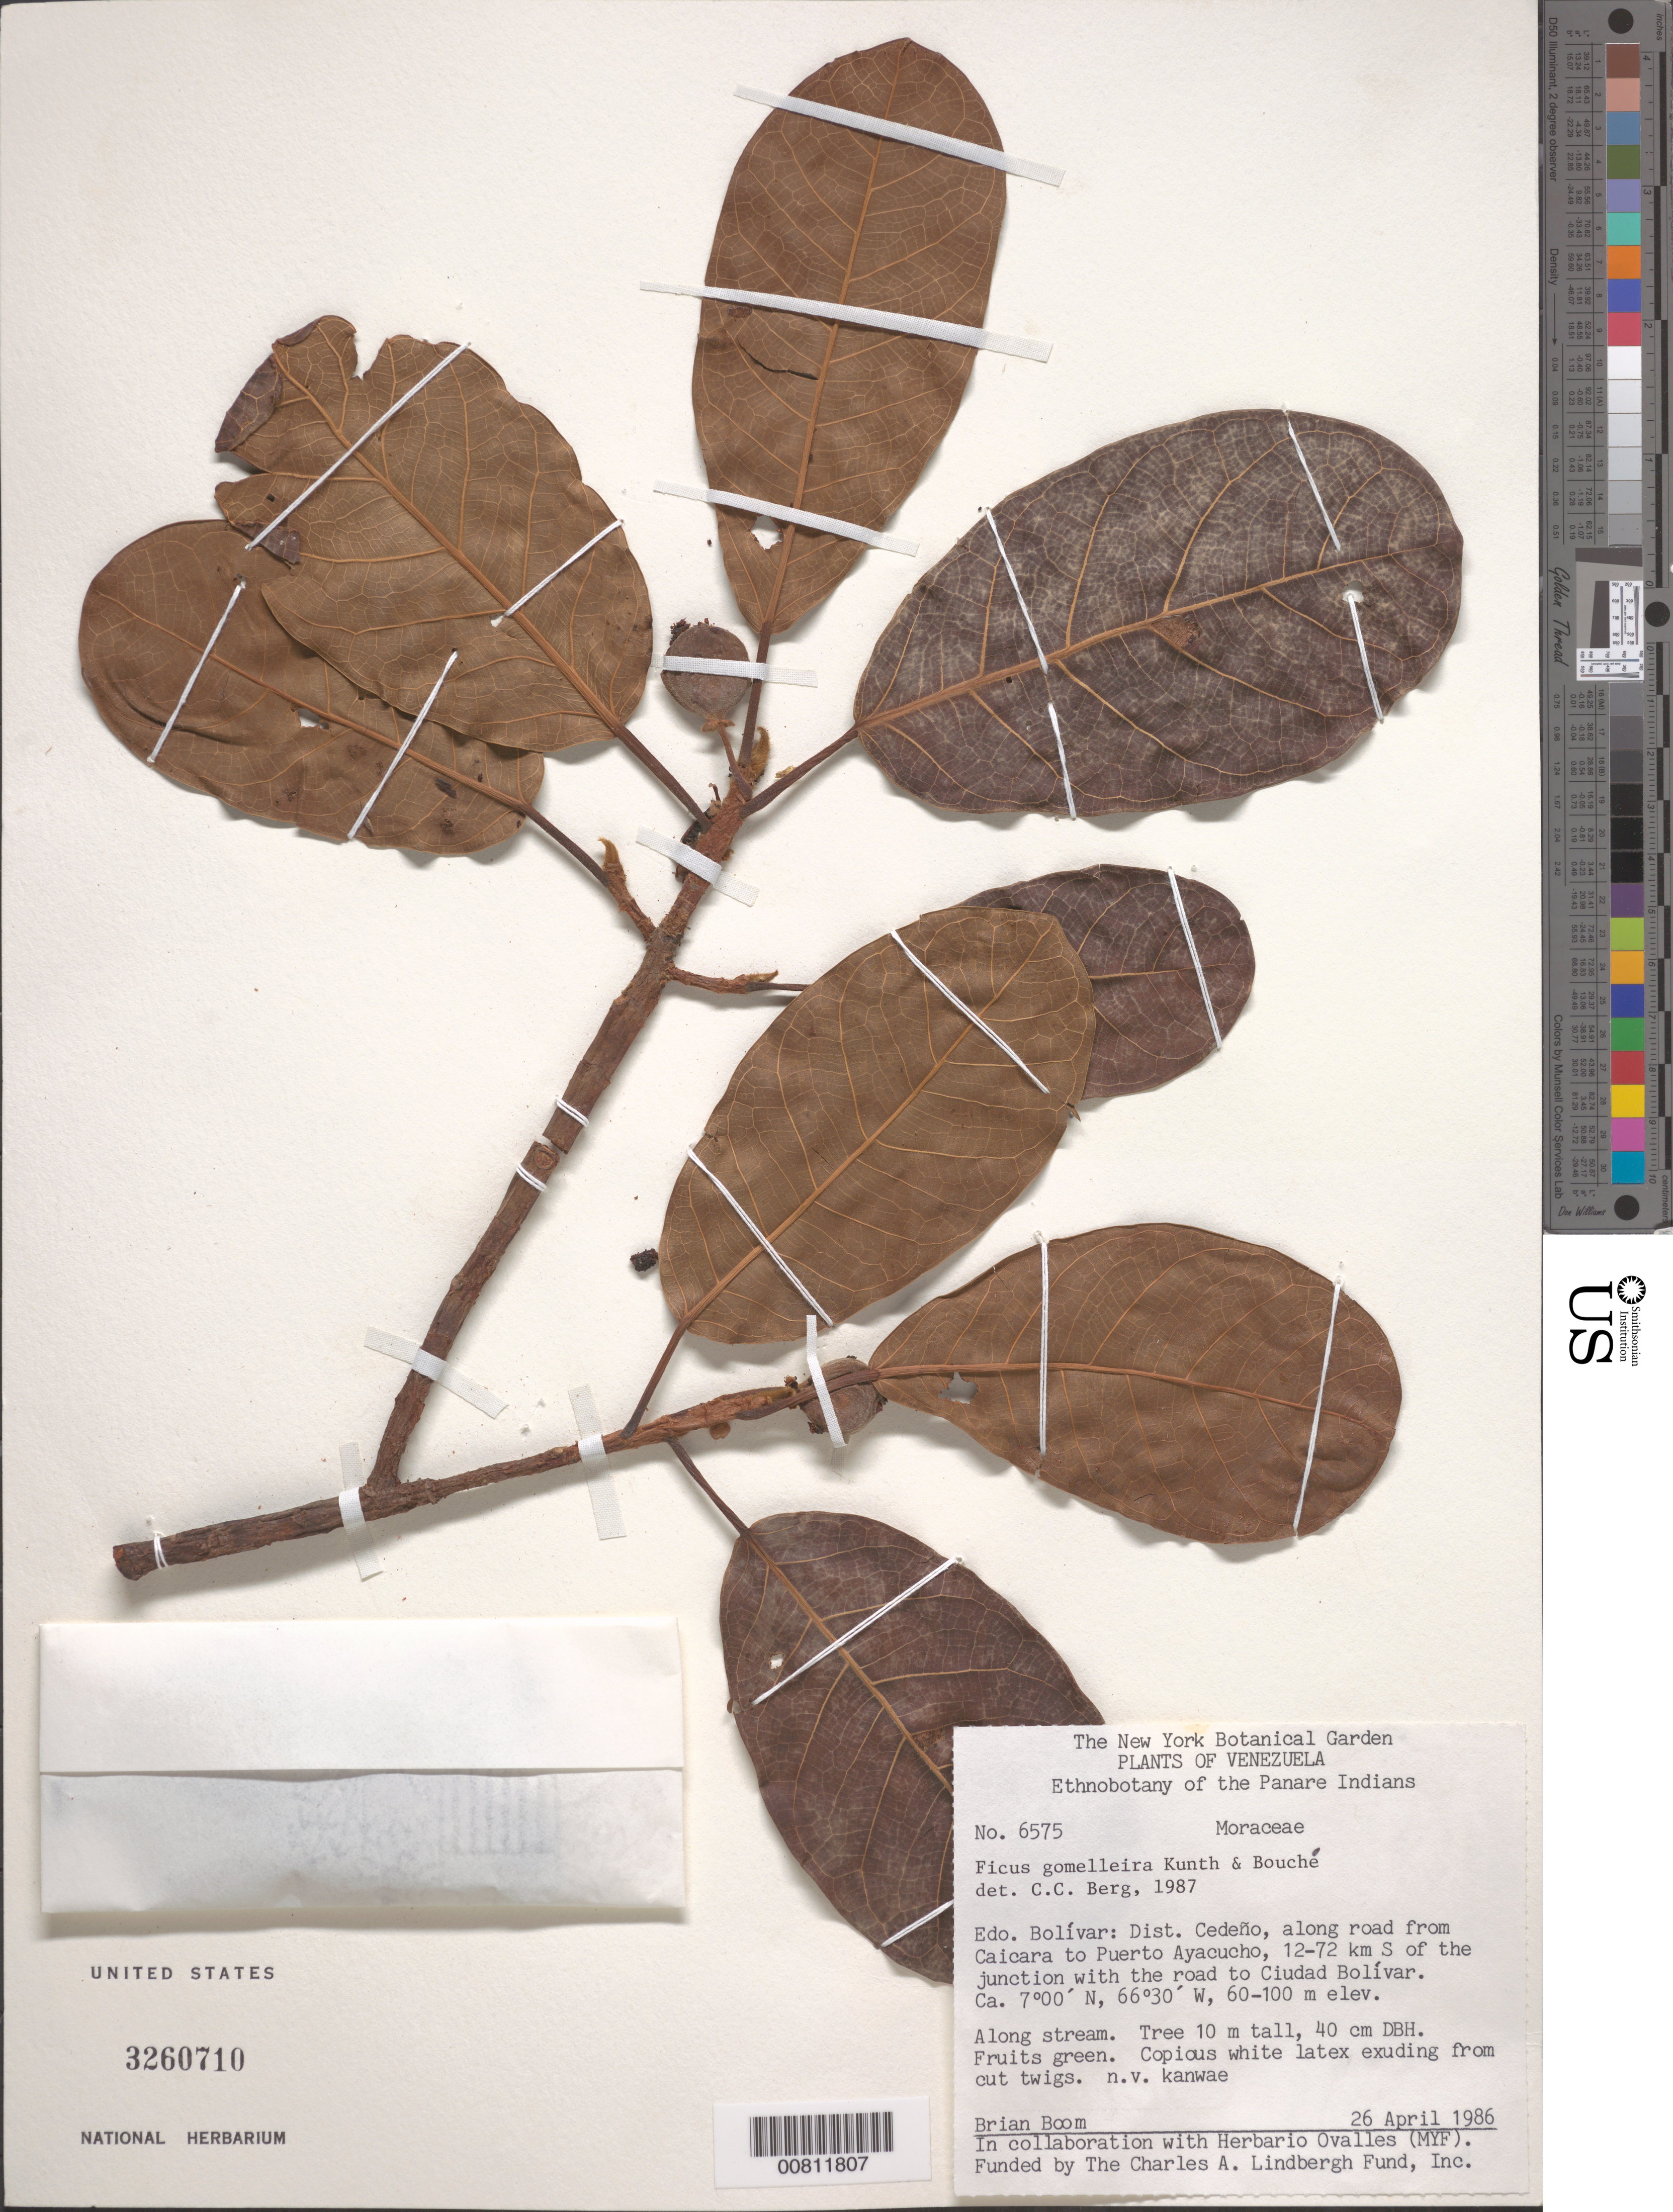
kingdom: Plantae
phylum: Tracheophyta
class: Magnoliopsida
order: Rosales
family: Moraceae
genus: Ficus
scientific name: Ficus gomelleira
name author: Kunth & C.D. Bouché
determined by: Berg, C. C.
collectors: B. M. Boom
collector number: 6575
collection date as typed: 26-Apr-86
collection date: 1986-04-26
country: Venezuela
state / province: Bolívar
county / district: Cedeño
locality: Caicara del Orinoco - Puerto Ayacucho carretera, 12-72 km S of the junction of the road to Ciudad Bolívar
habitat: Along stream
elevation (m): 60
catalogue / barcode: US 3260710